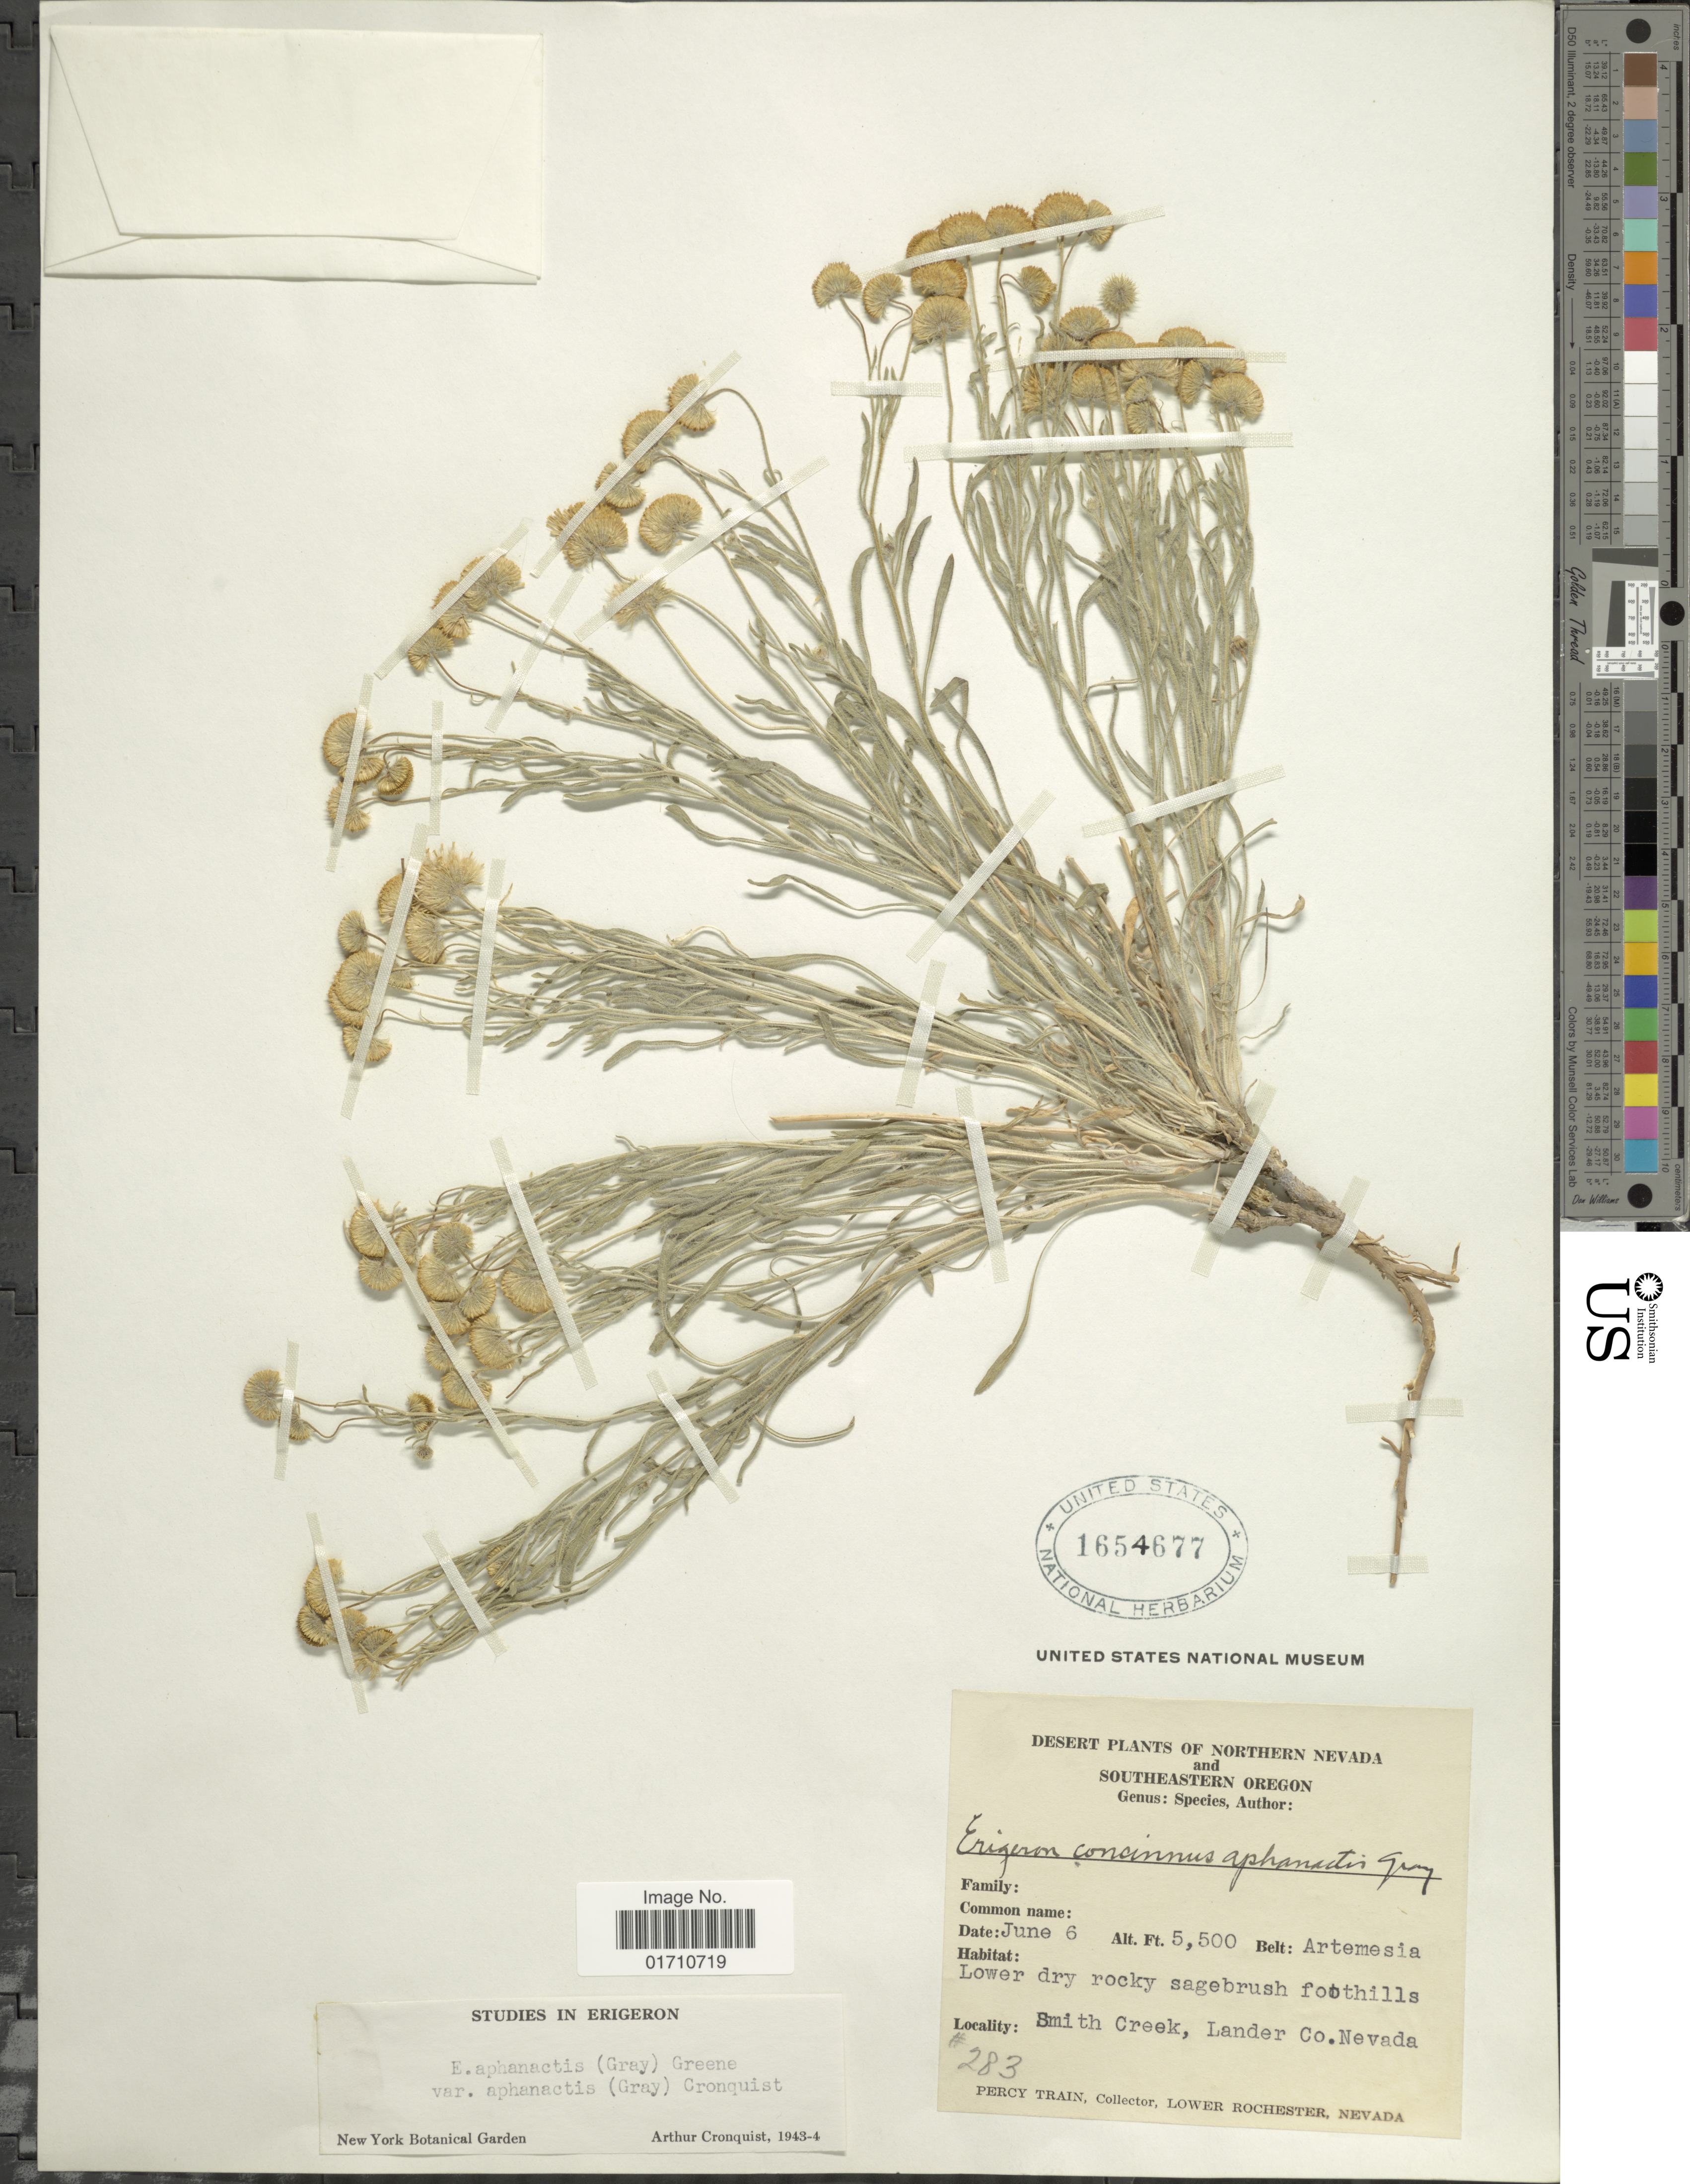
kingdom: Plantae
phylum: Tracheophyta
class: Magnoliopsida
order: Asterales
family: Asteraceae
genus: Erigeron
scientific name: Erigeron aphanactis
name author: (A. Gray) Greene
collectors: P. Train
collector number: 283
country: United States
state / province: Nevada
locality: Desert Plants of Northern Nevada and Southeastern Oregon, Smith Creek, Lander Co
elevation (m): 1676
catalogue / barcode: US 1654677